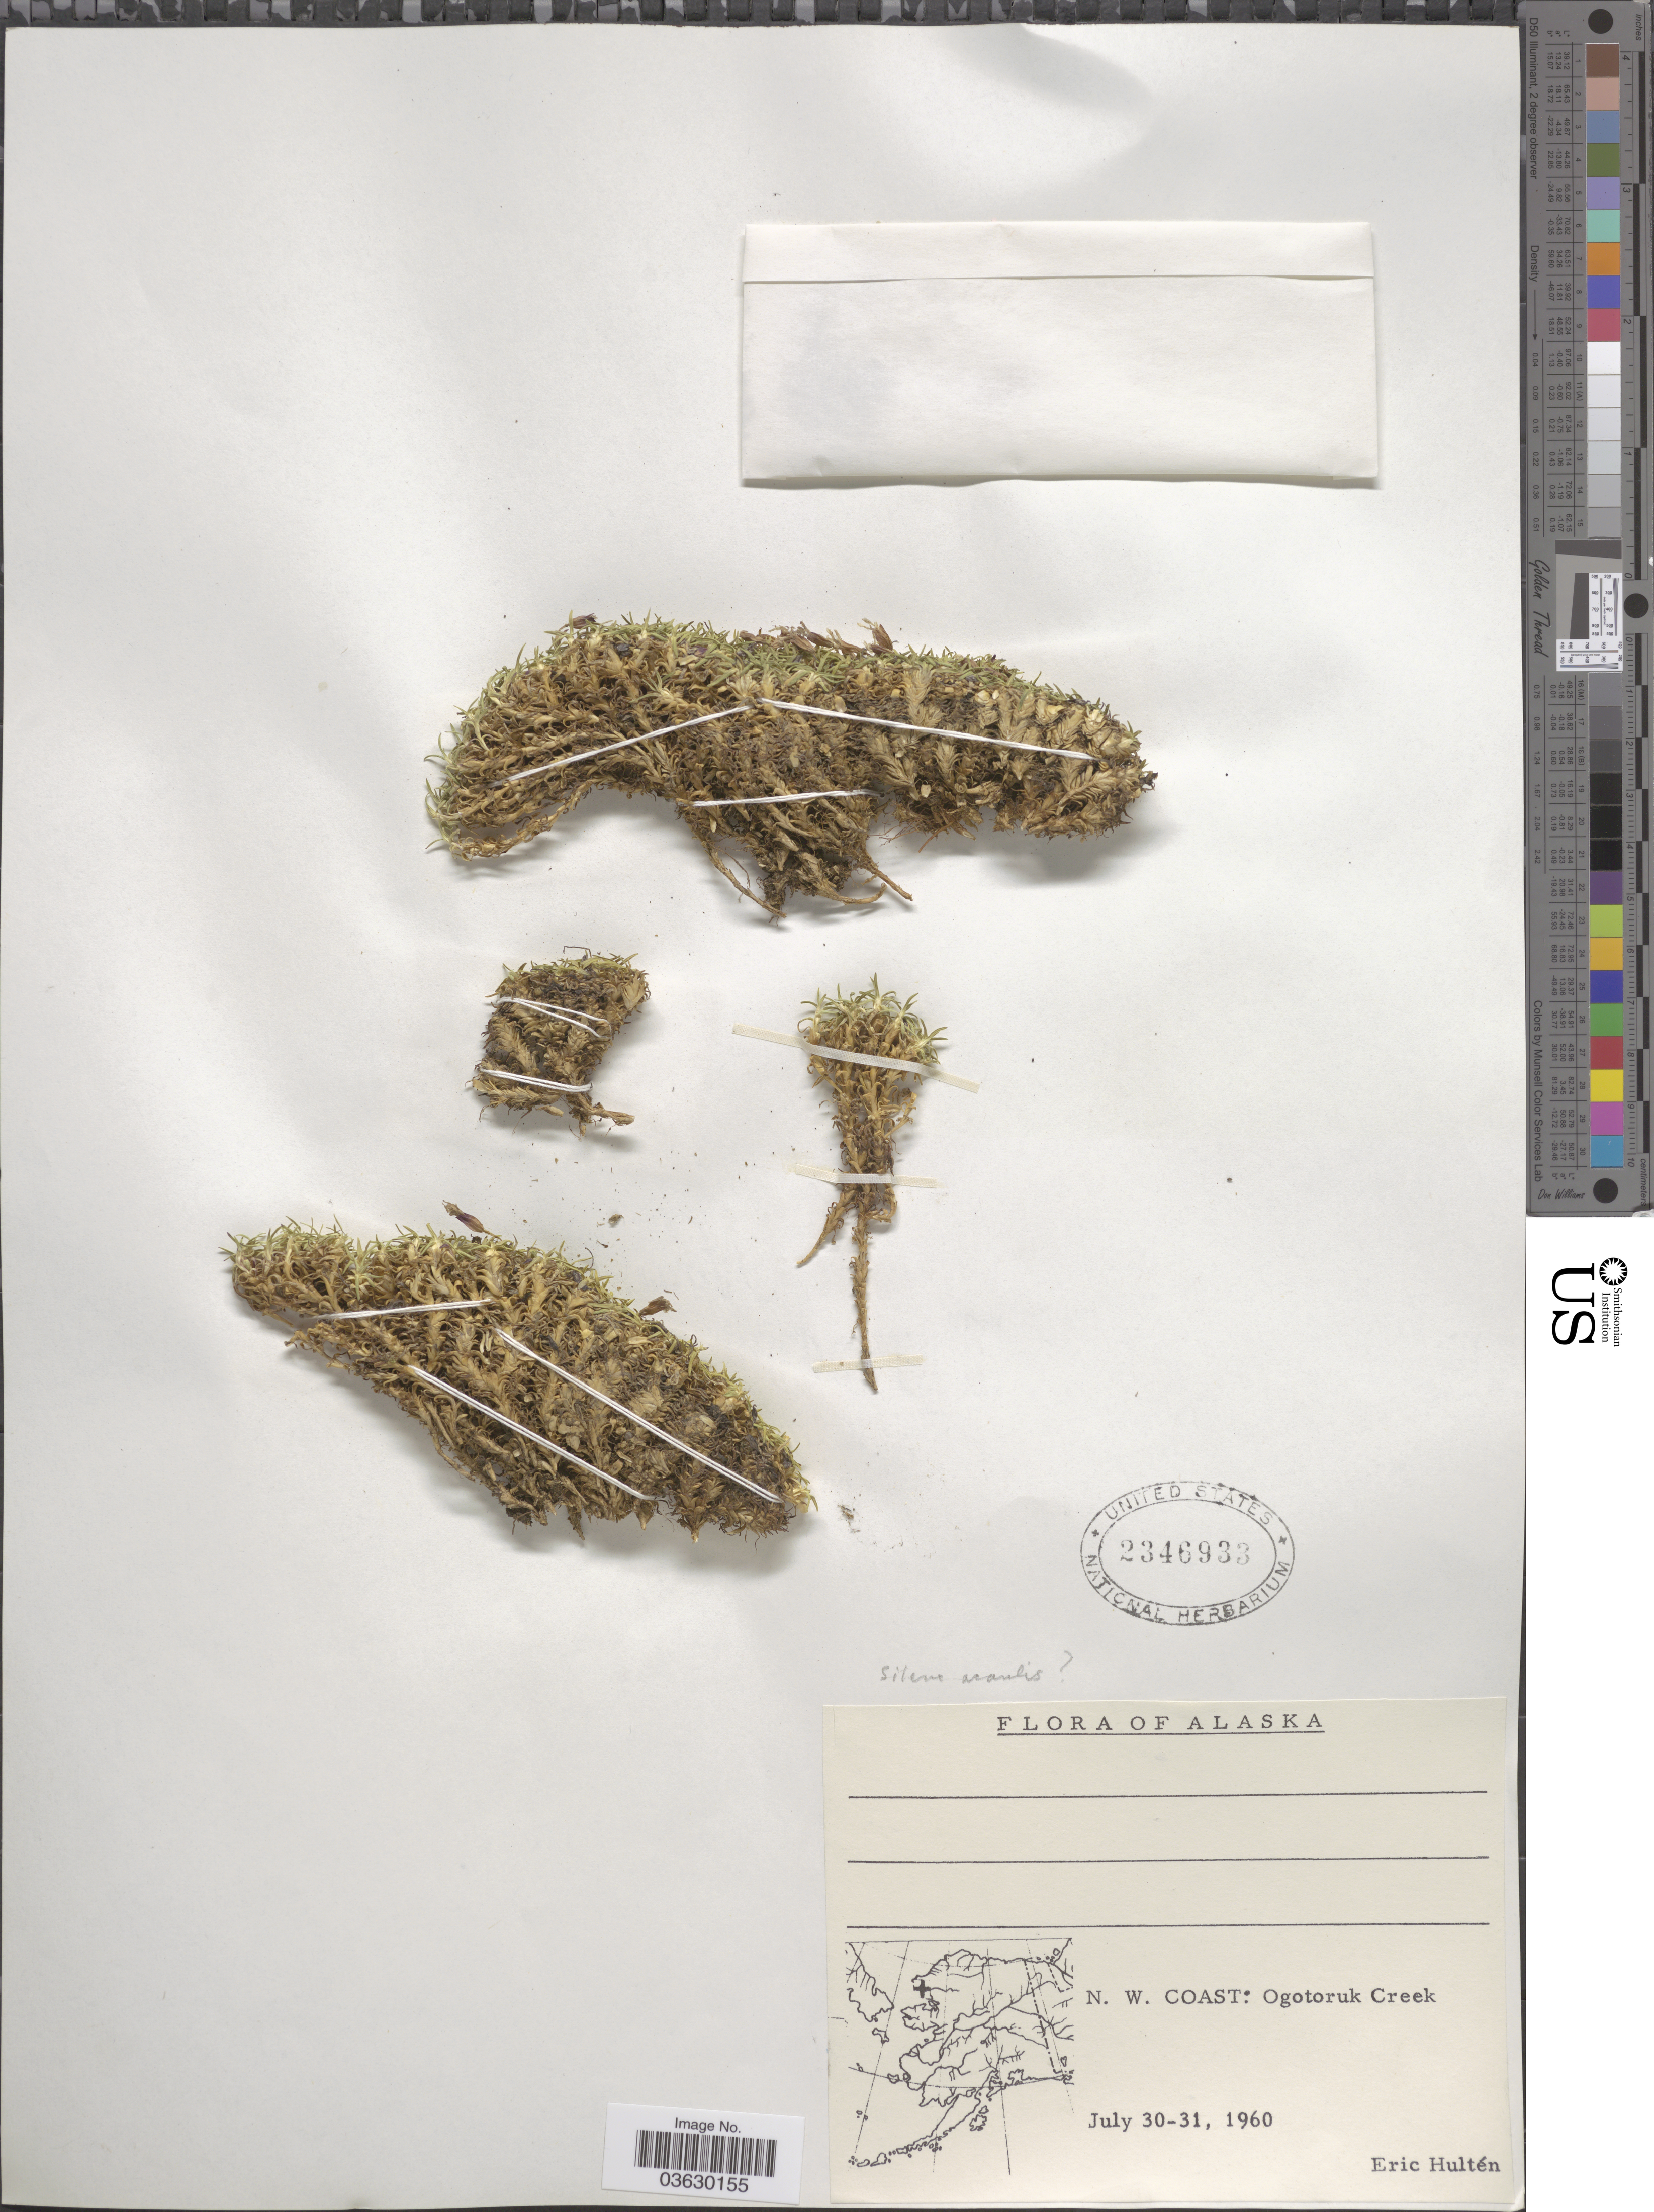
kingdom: Plantae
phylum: Tracheophyta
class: Magnoliopsida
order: Caryophyllales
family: Caryophyllaceae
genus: Silene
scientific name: Silene acaulis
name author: (L.) Jacq.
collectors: E. G. Hultén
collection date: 1960-07-30/1960-07-31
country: United States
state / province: Alaska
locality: N. W. Coast: Ogotoruk Creek.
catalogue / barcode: US 2346933